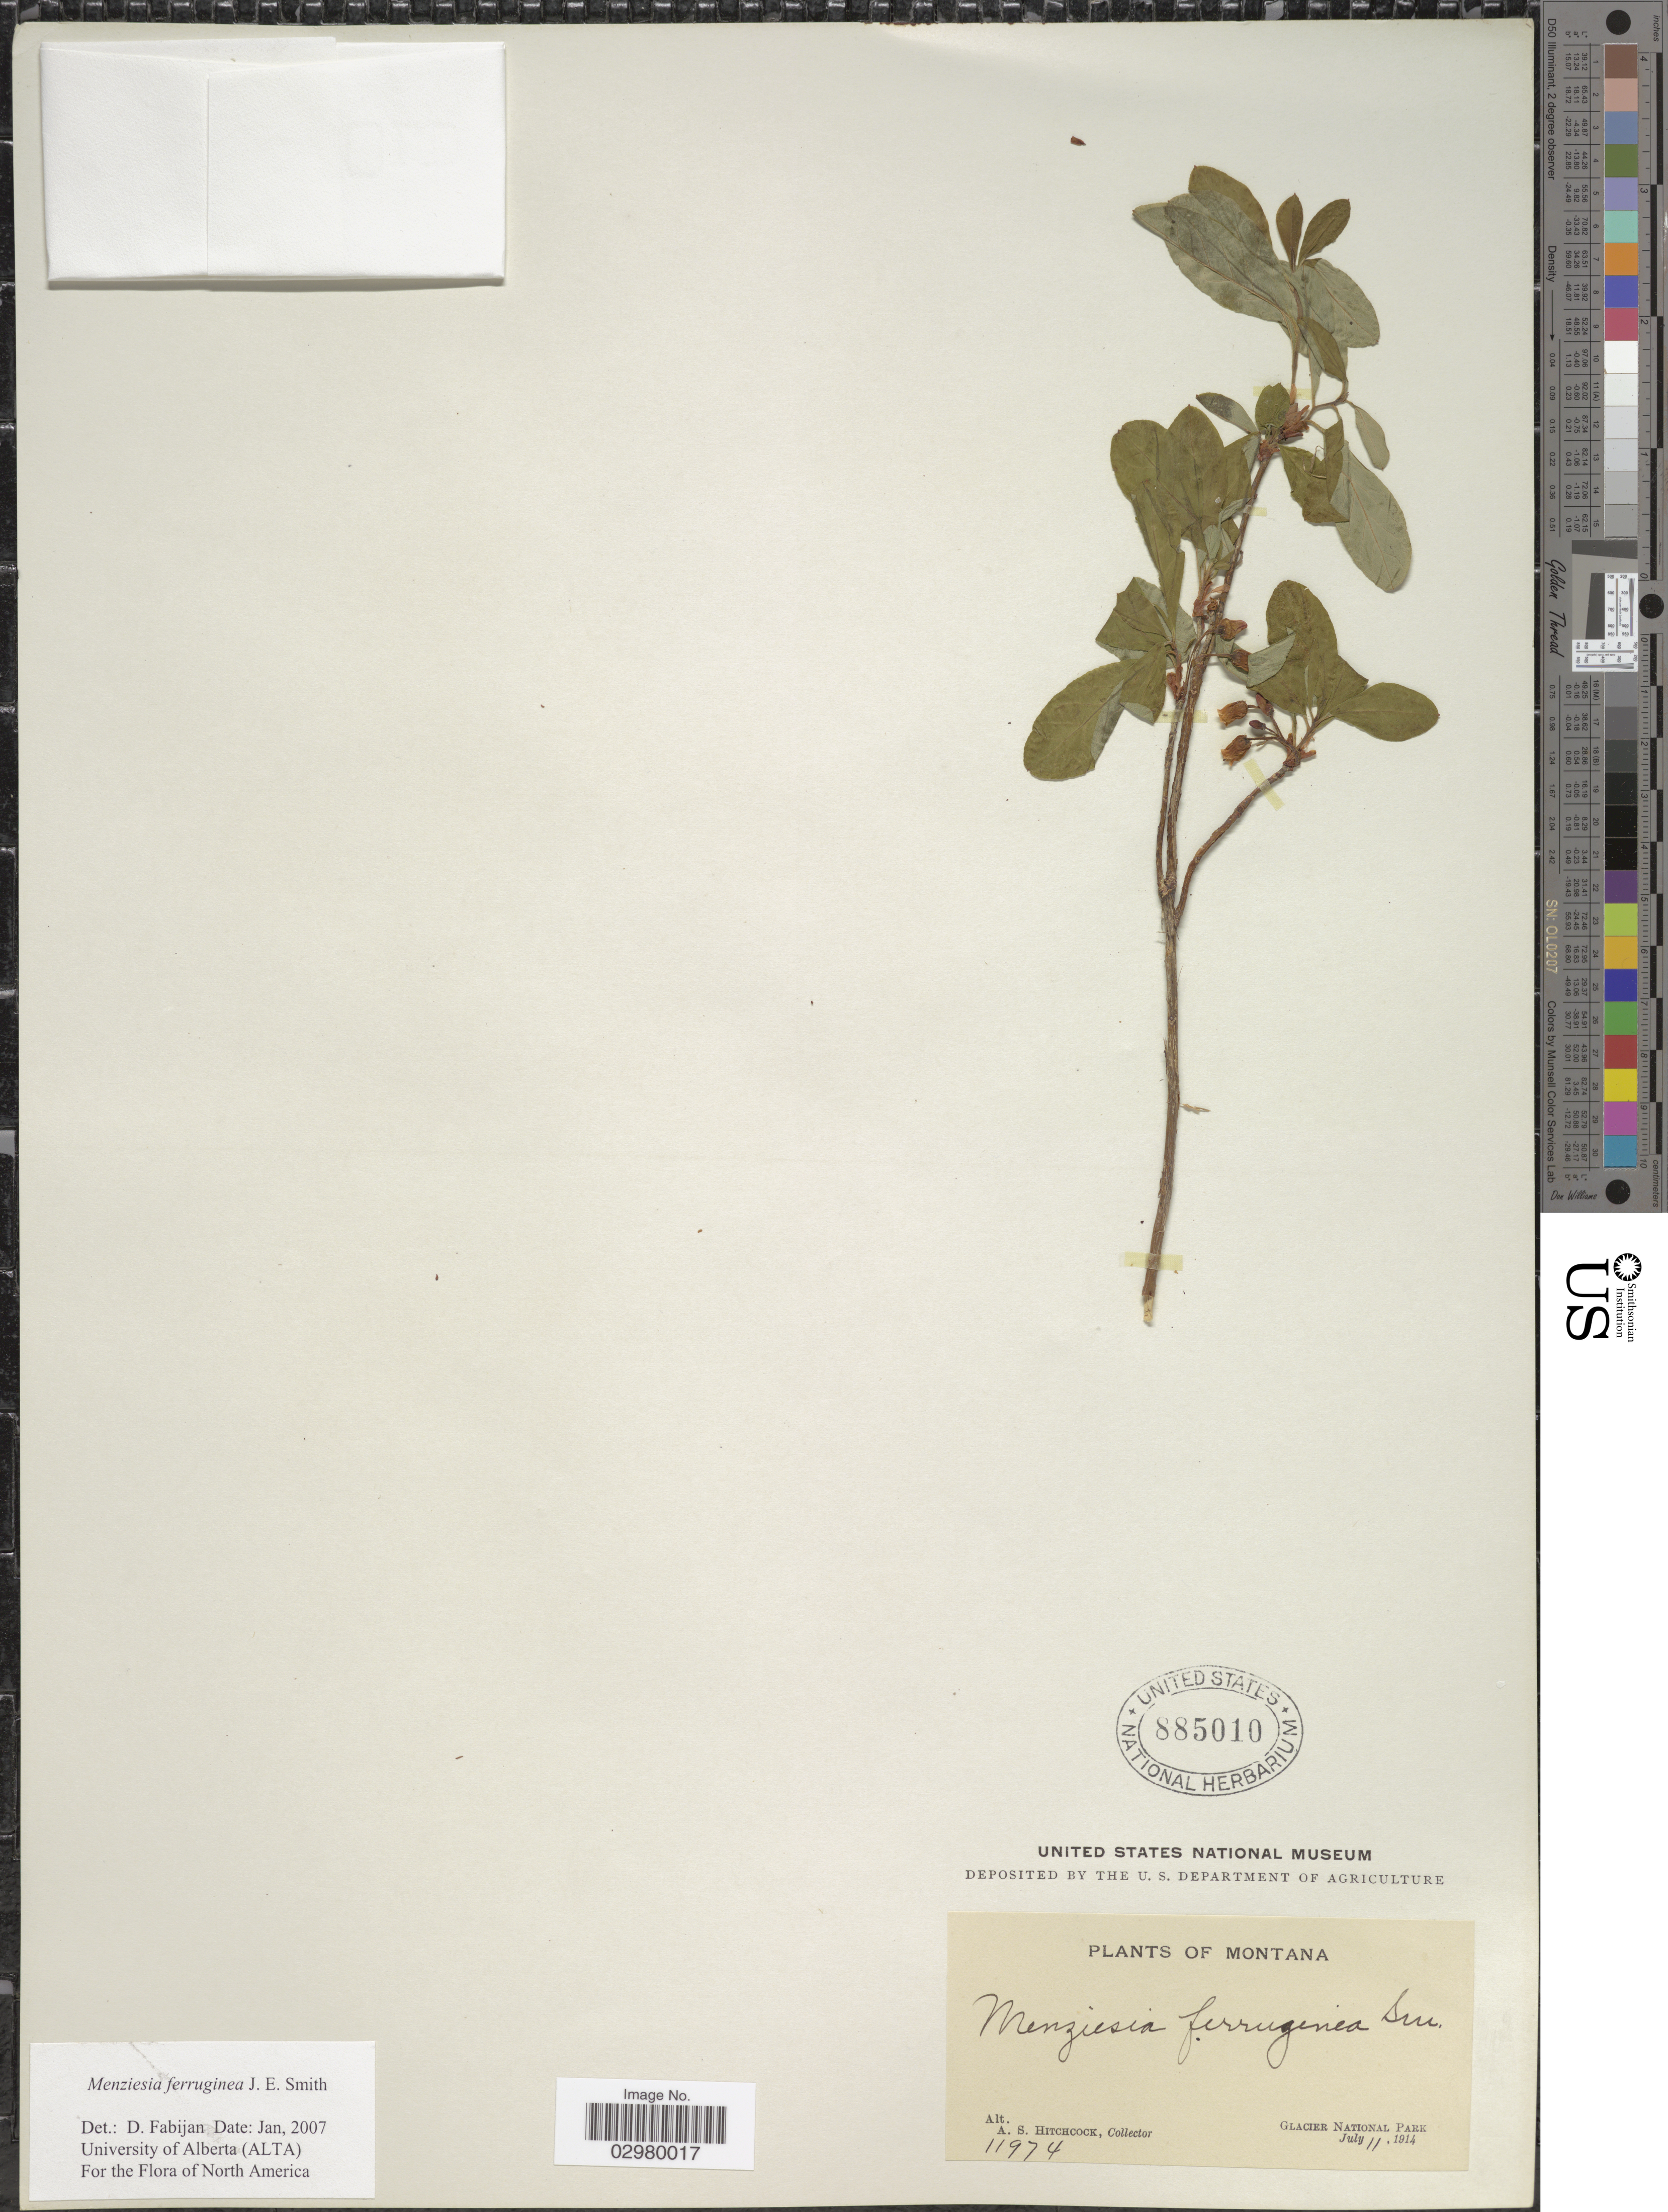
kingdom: Plantae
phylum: Tracheophyta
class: Magnoliopsida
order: Ericales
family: Ericaceae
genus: Menziesia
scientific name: Menziesia ferruginea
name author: Sm.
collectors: A. S. Hitchcock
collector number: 11974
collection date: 1914-07-11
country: United States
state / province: Montana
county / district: Flathead / Glacier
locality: Glacier National Park.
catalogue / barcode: US 885010